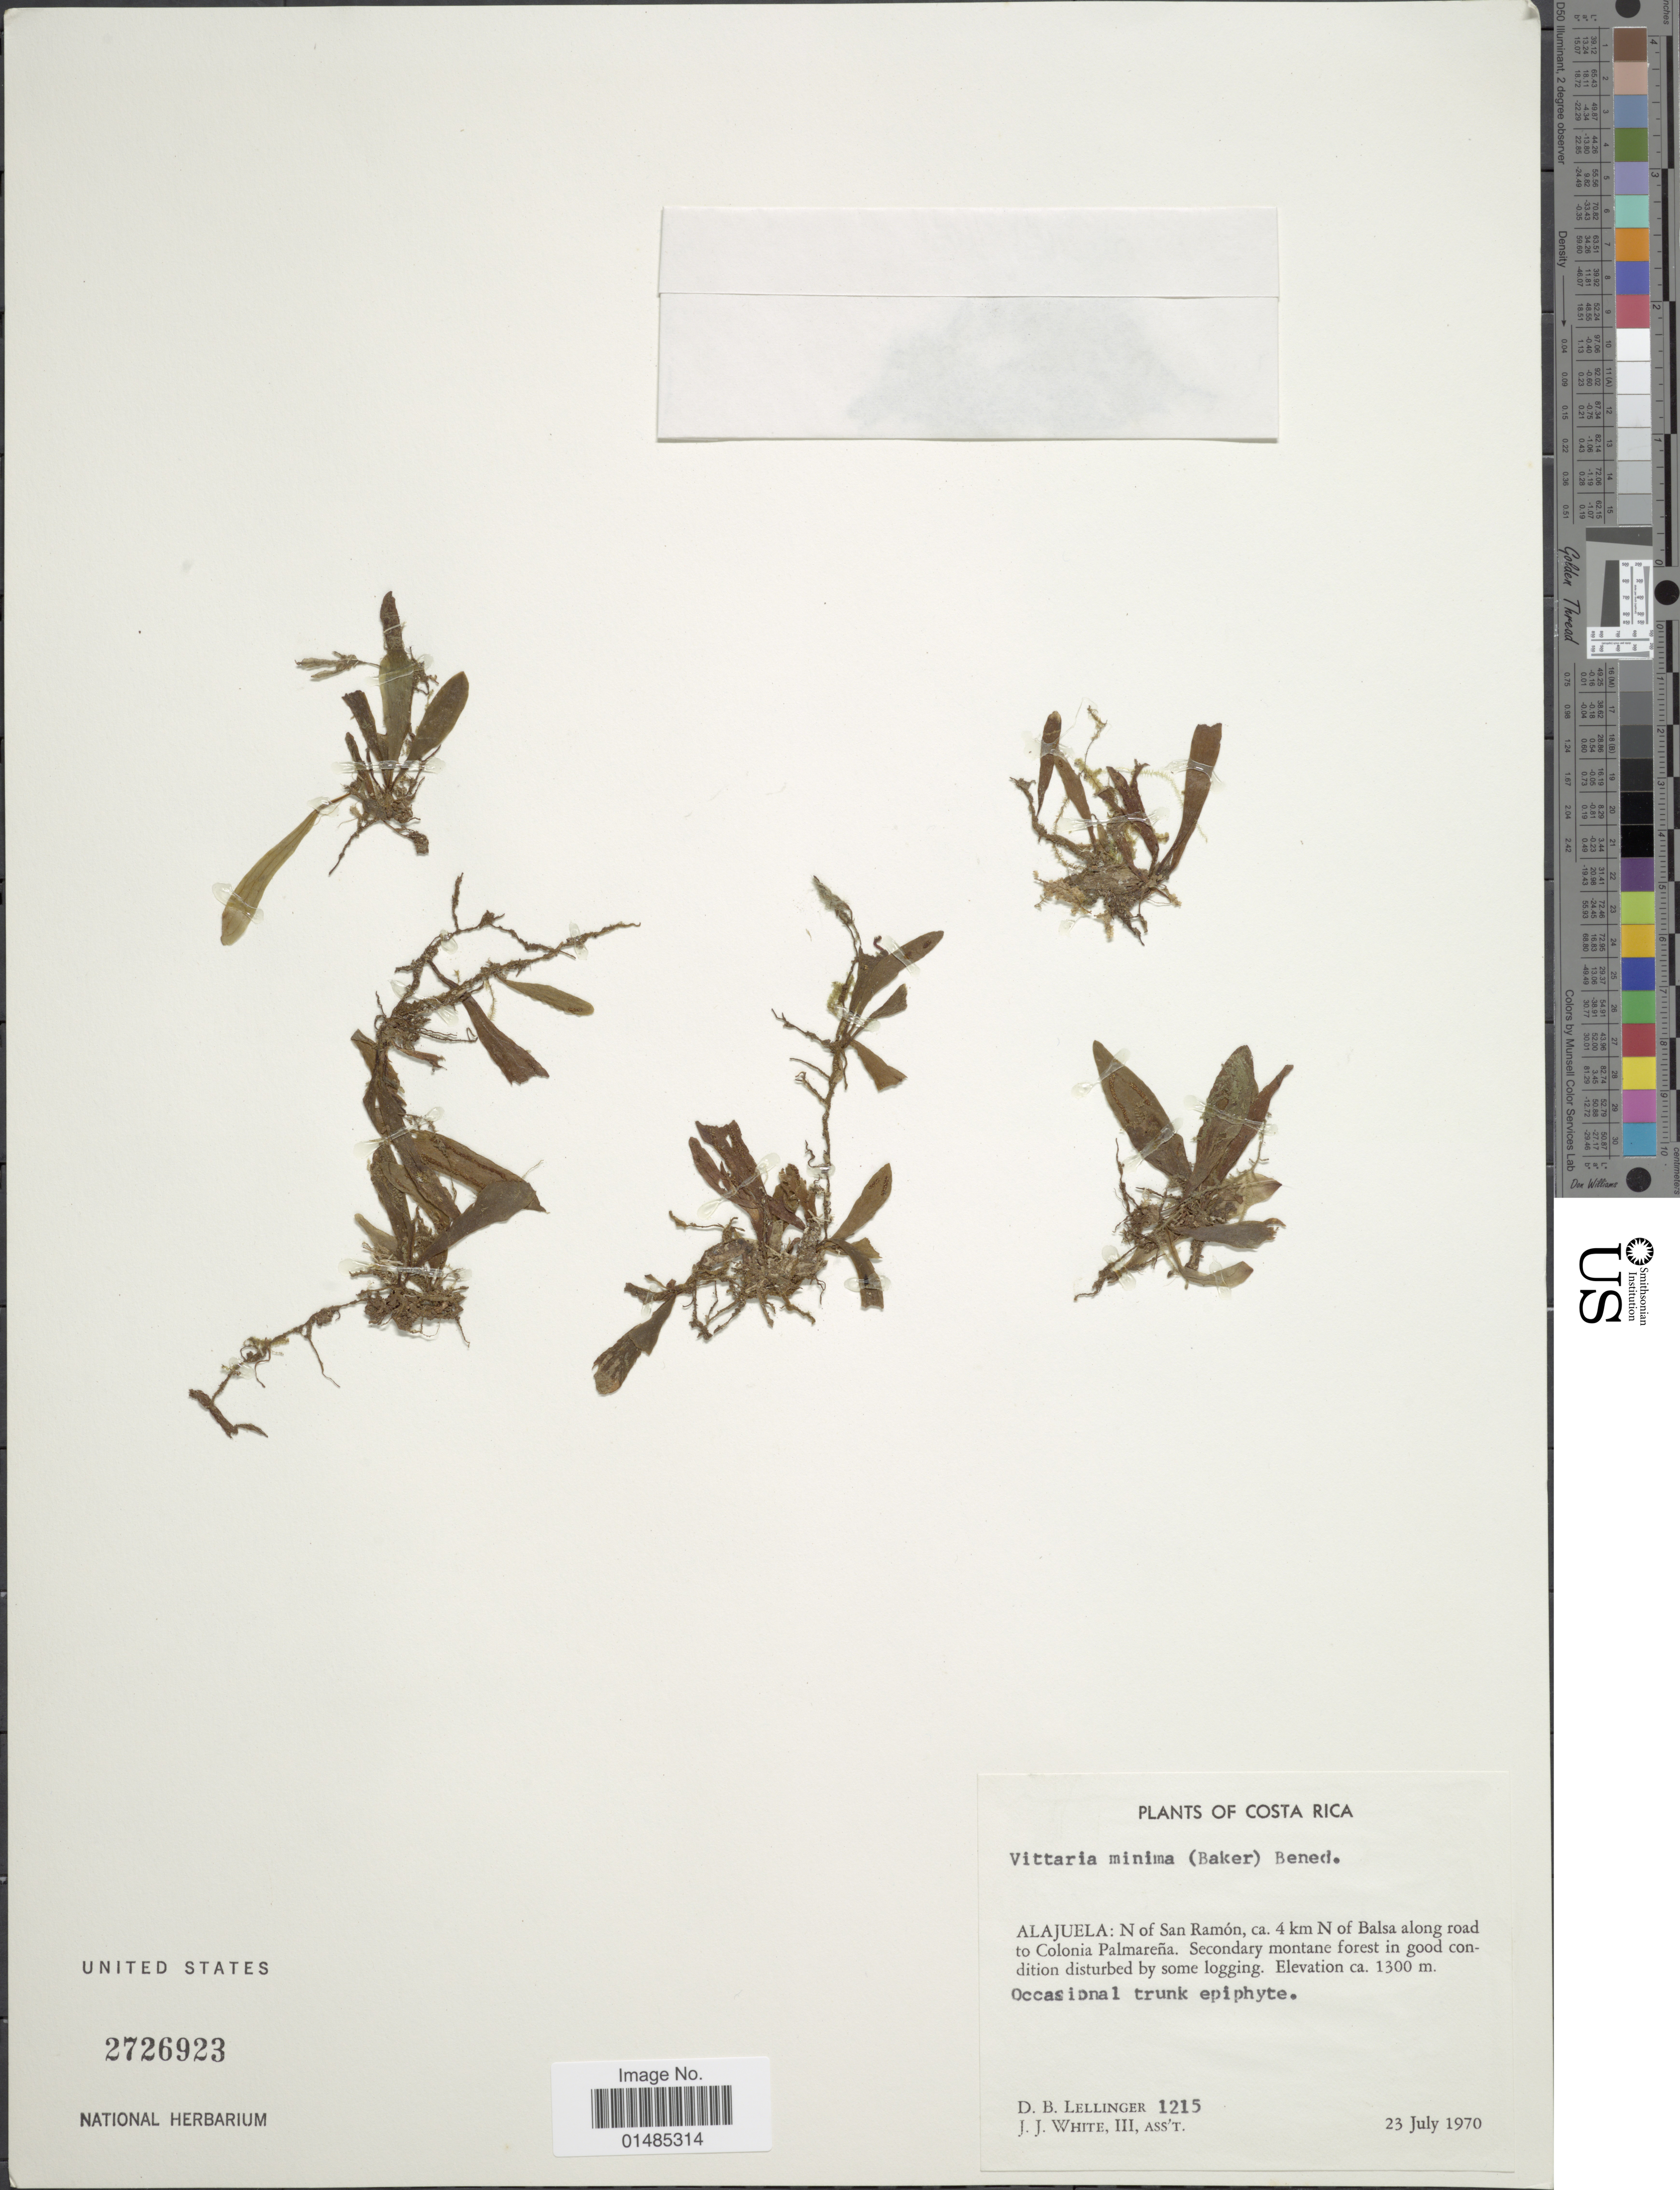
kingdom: Plantae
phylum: Tracheophyta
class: Polypodiopsida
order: Polypodiales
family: Pteridaceae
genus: Radiovittaria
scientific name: Radiovittaria minima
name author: (Baker) E.H. Crane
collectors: D. B. Lellinger & J. J. White III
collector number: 1215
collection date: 1970-07-23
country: Costa Rica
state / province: Alajuela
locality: N of San Ramón, ca. 4 km N of Balsa along road to Colonia Palmareña.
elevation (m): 1300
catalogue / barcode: US 2726923